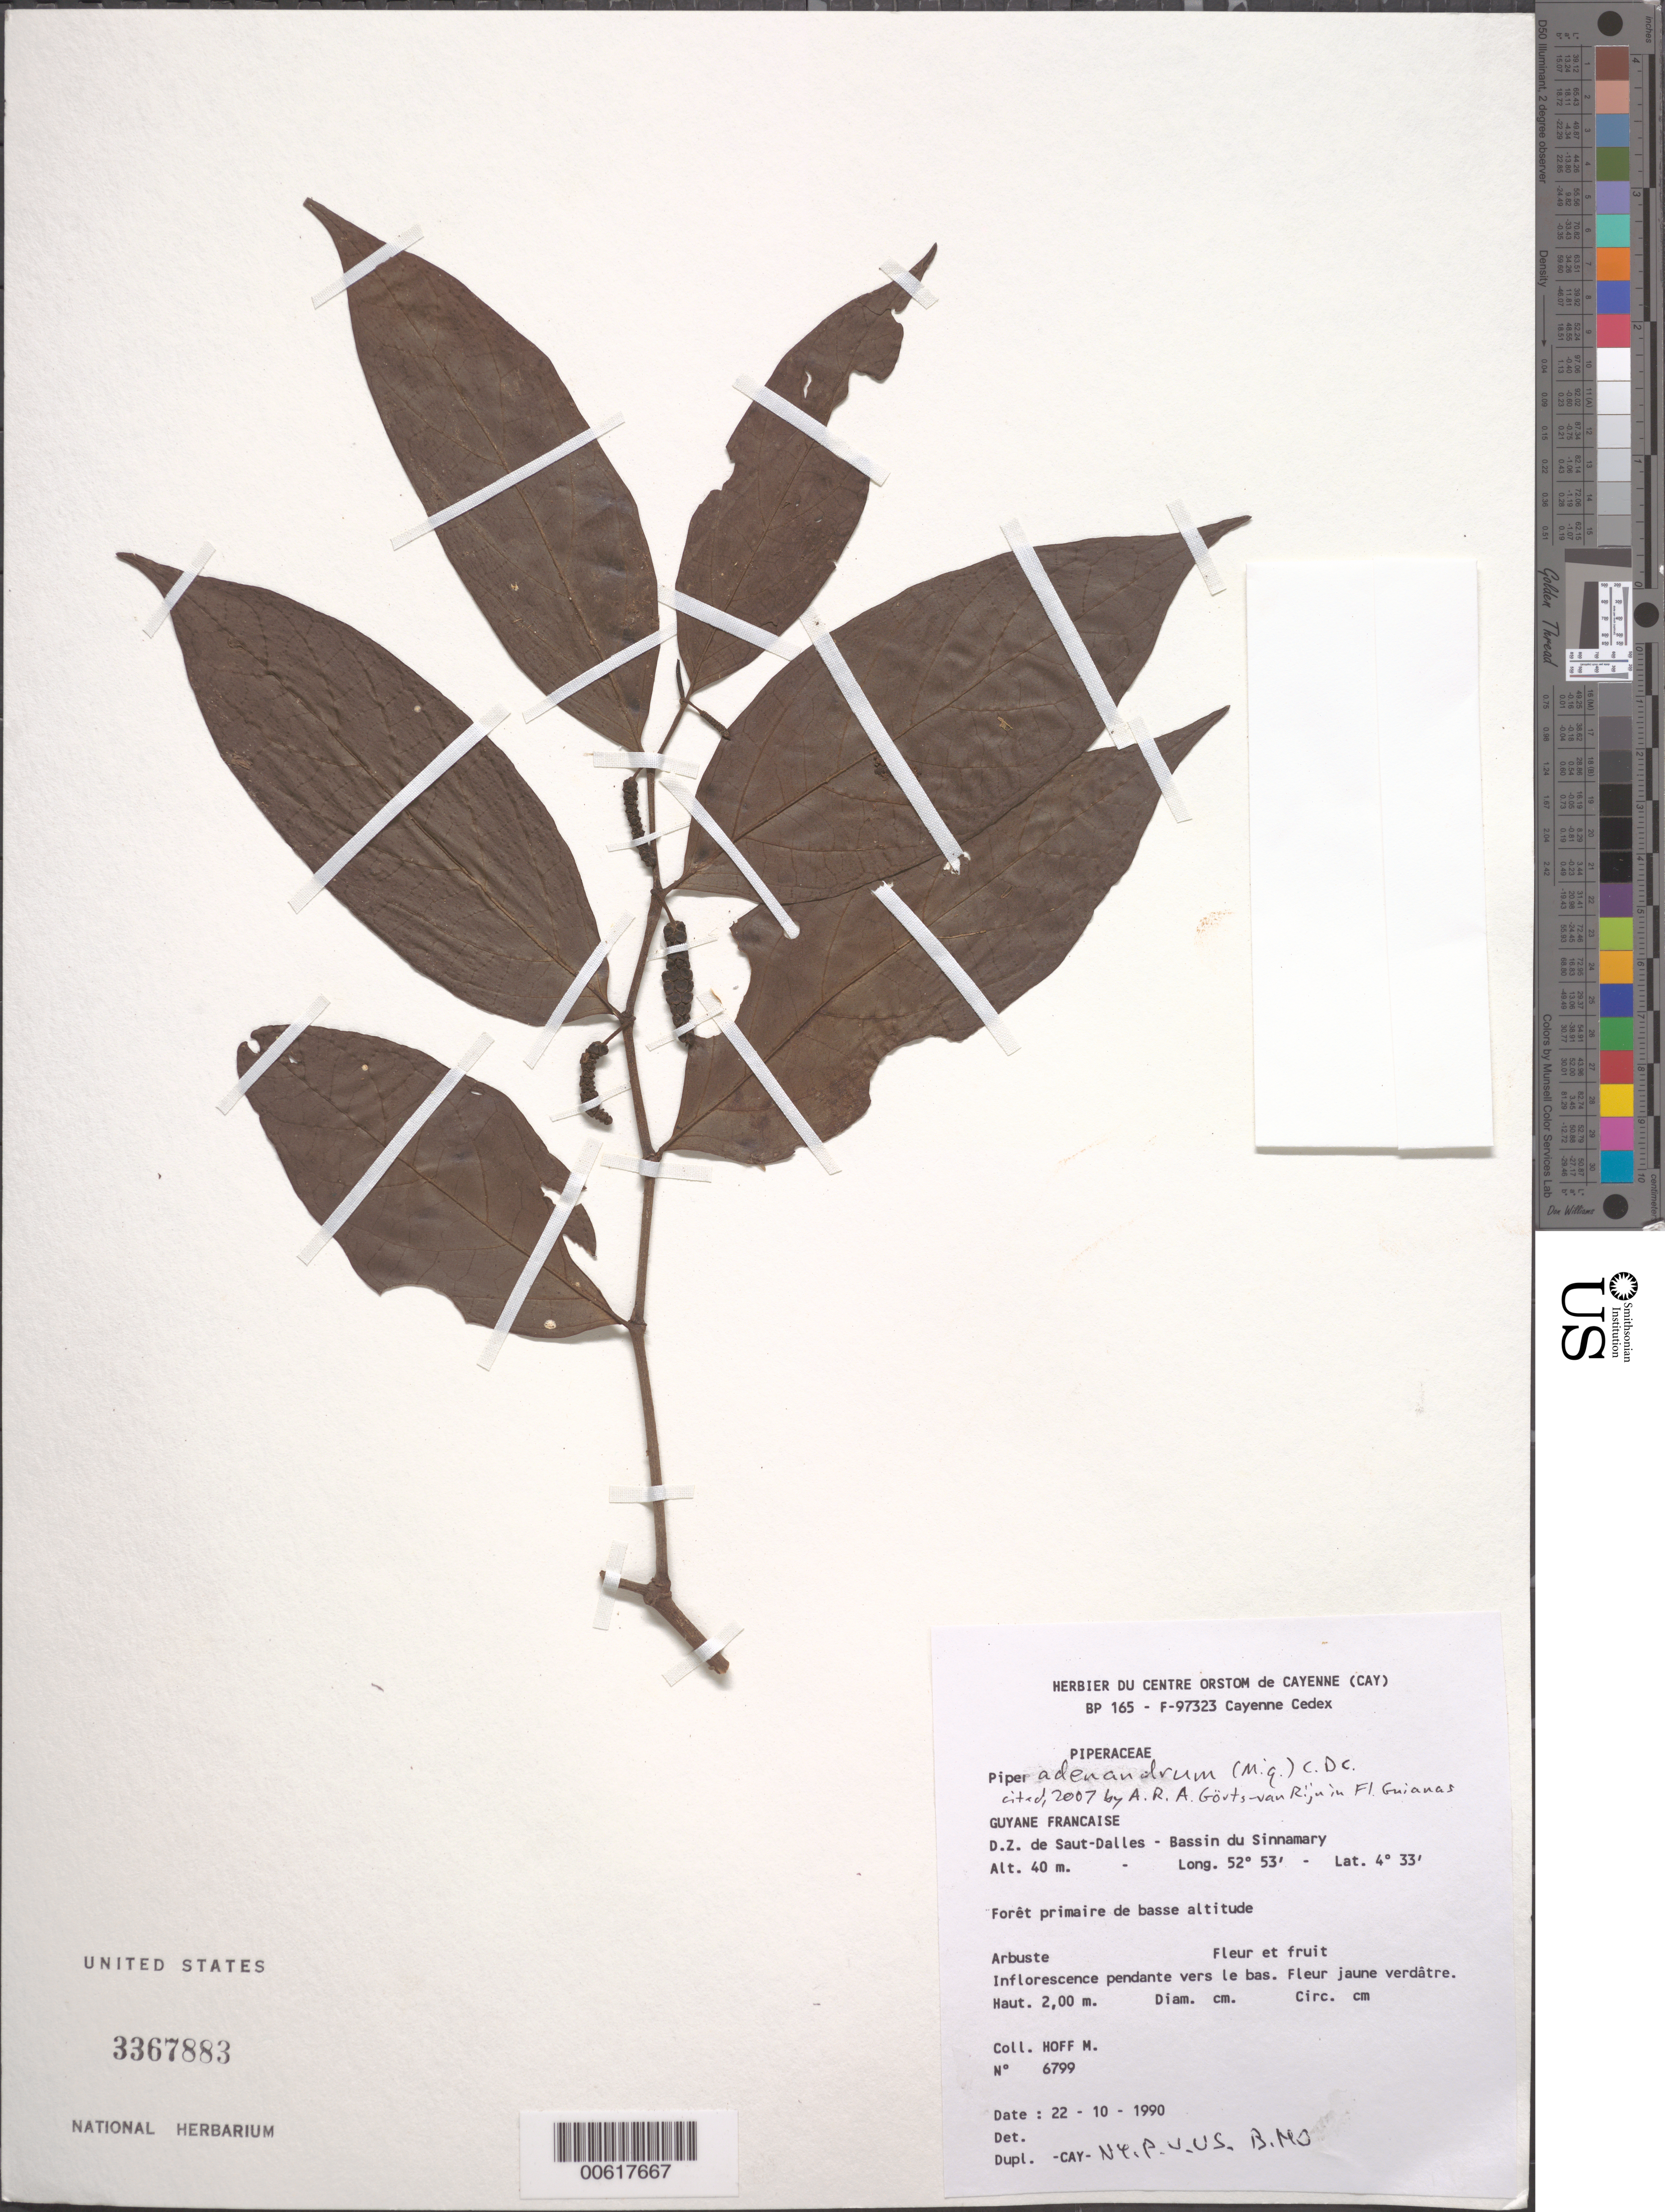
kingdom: Plantae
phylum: Tracheophyta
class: Magnoliopsida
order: Piperales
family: Piperaceae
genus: Piper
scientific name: Piper sp.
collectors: M. Hoff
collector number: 6799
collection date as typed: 22-Oct-90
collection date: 1990-10-22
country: French Guiana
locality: Saut-Dalles, D.Z., Bassin du Sinnamary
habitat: Low primary forest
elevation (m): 40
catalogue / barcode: US 3367883